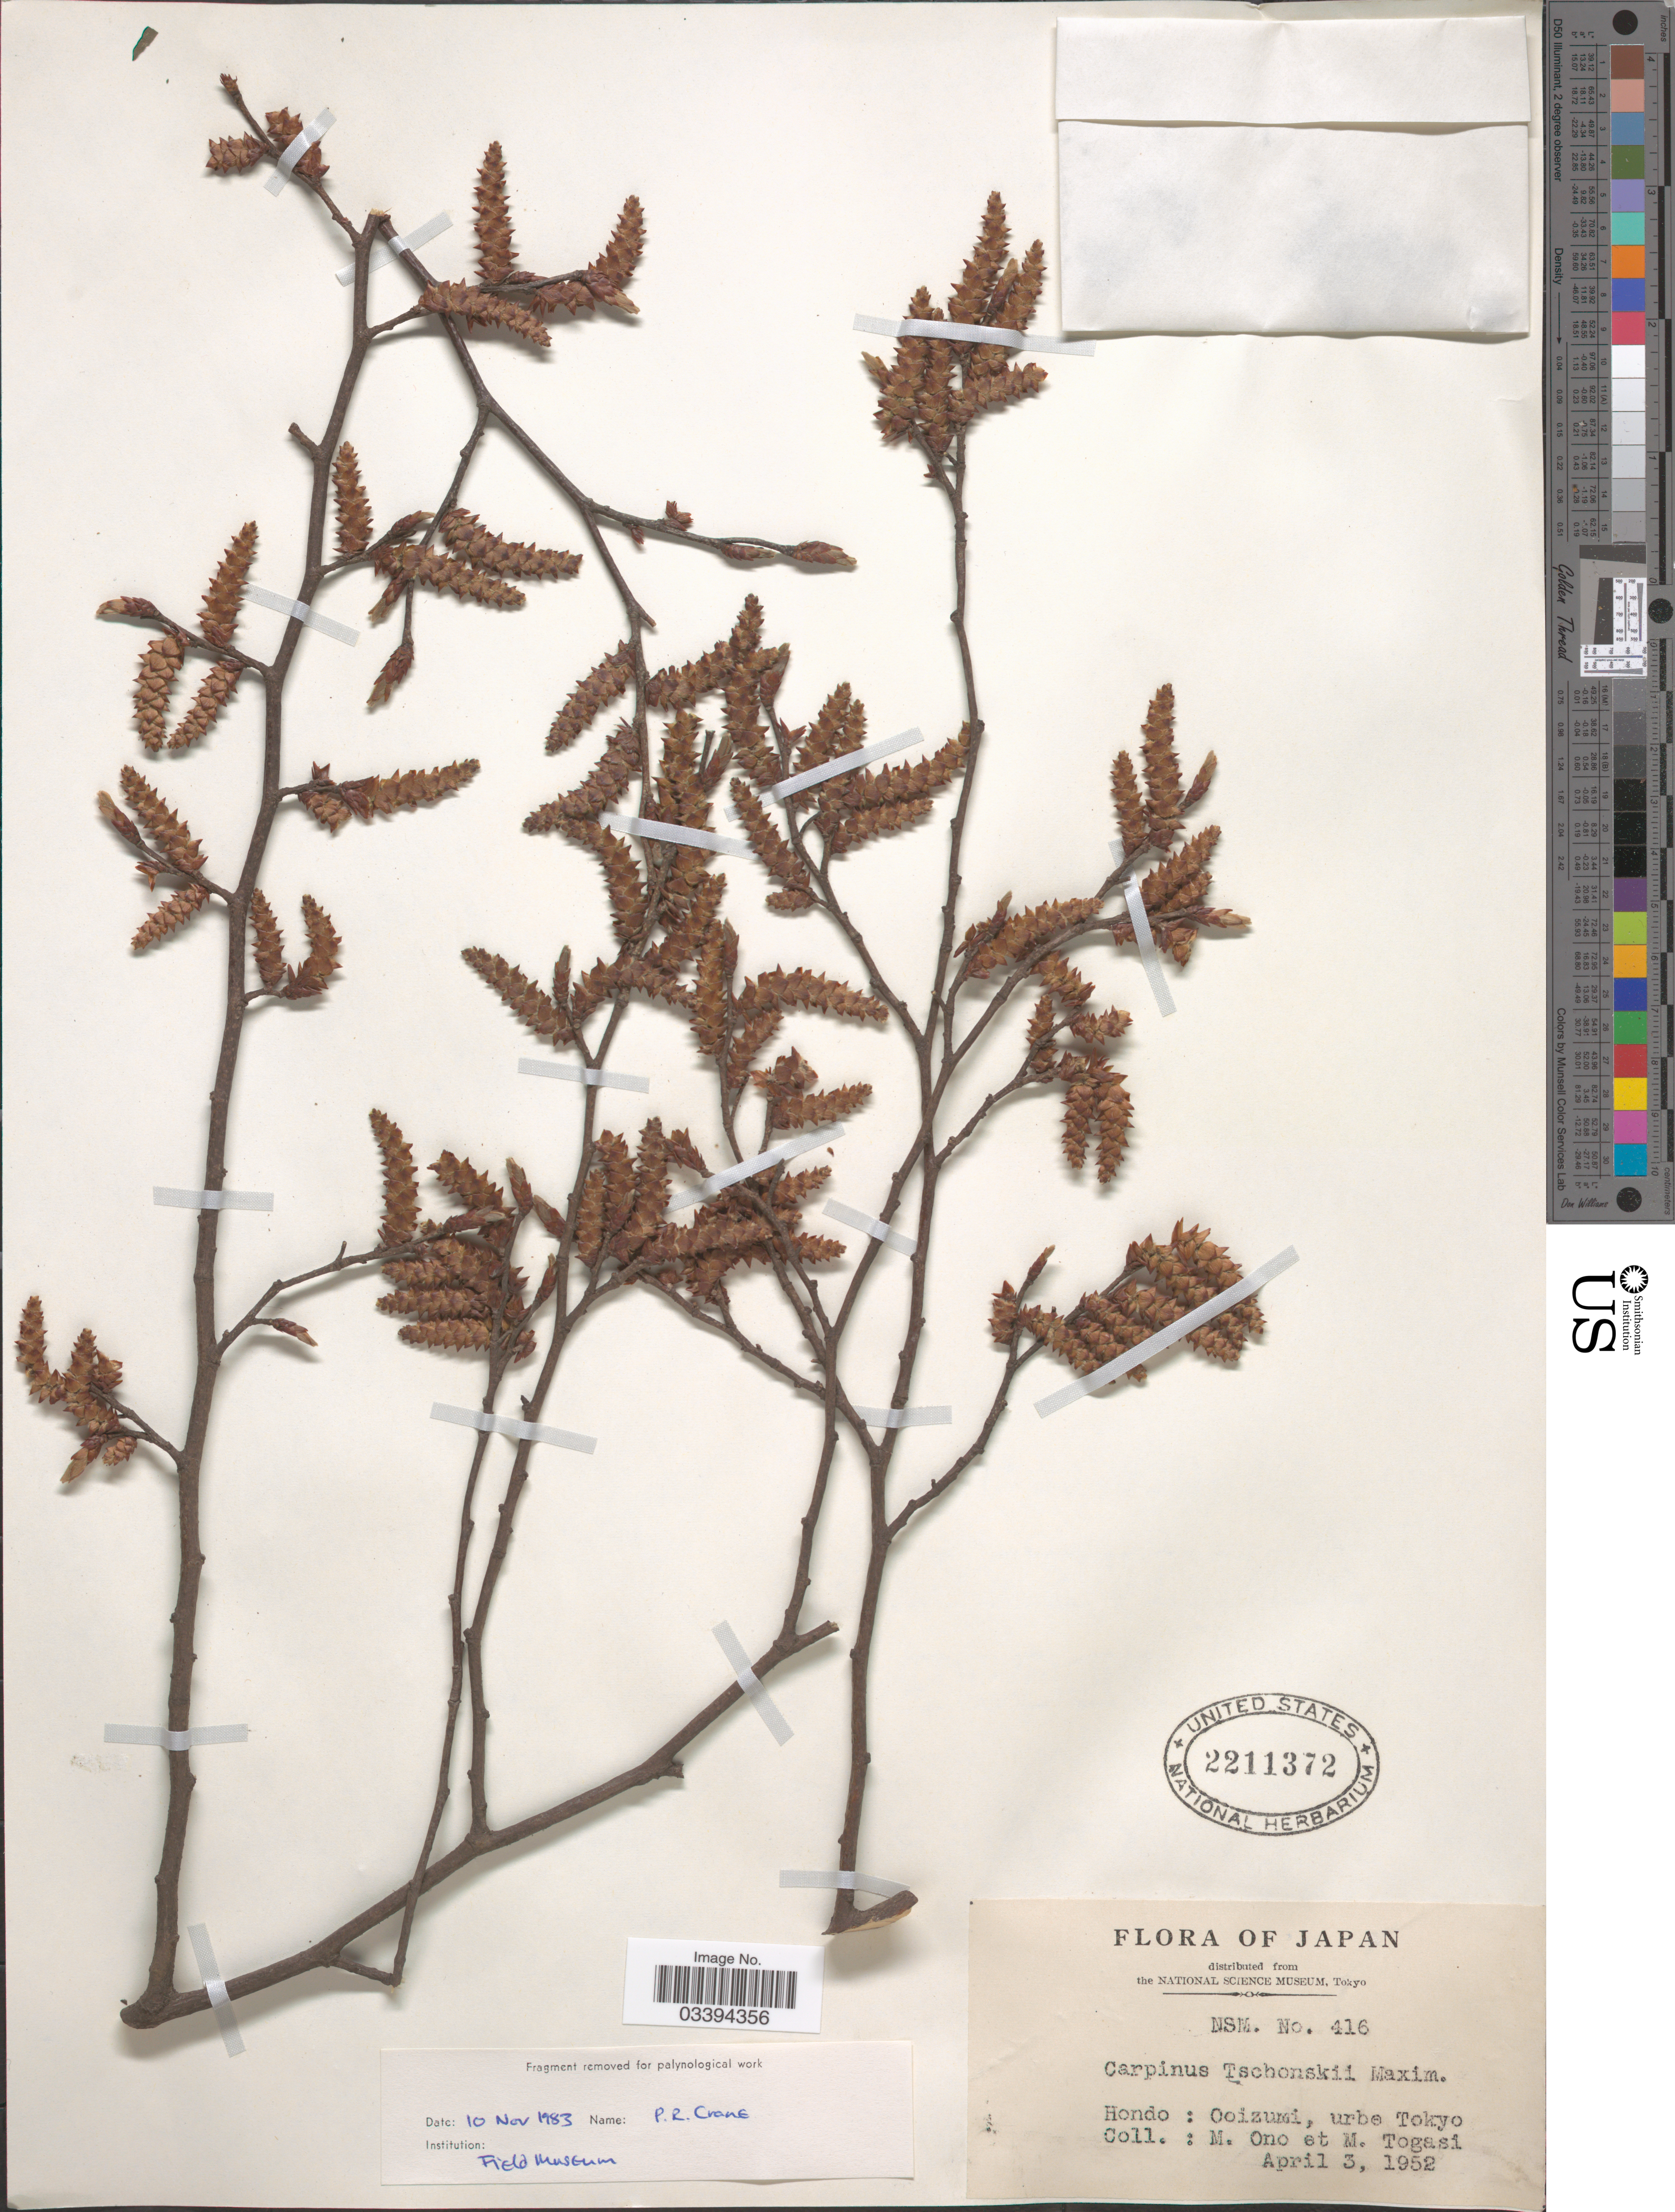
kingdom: Plantae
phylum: Tracheophyta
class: Magnoliopsida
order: Fagales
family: Betulaceae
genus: Carpinus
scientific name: Carpinus tschonoskii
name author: Maxim.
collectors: M. Ono & M. Togashi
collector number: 416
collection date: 1952-04-03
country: Japan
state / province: Tokyo, Federal City of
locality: Hondu: Ooizumi, urbe Tokyo.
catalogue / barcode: US 2211372